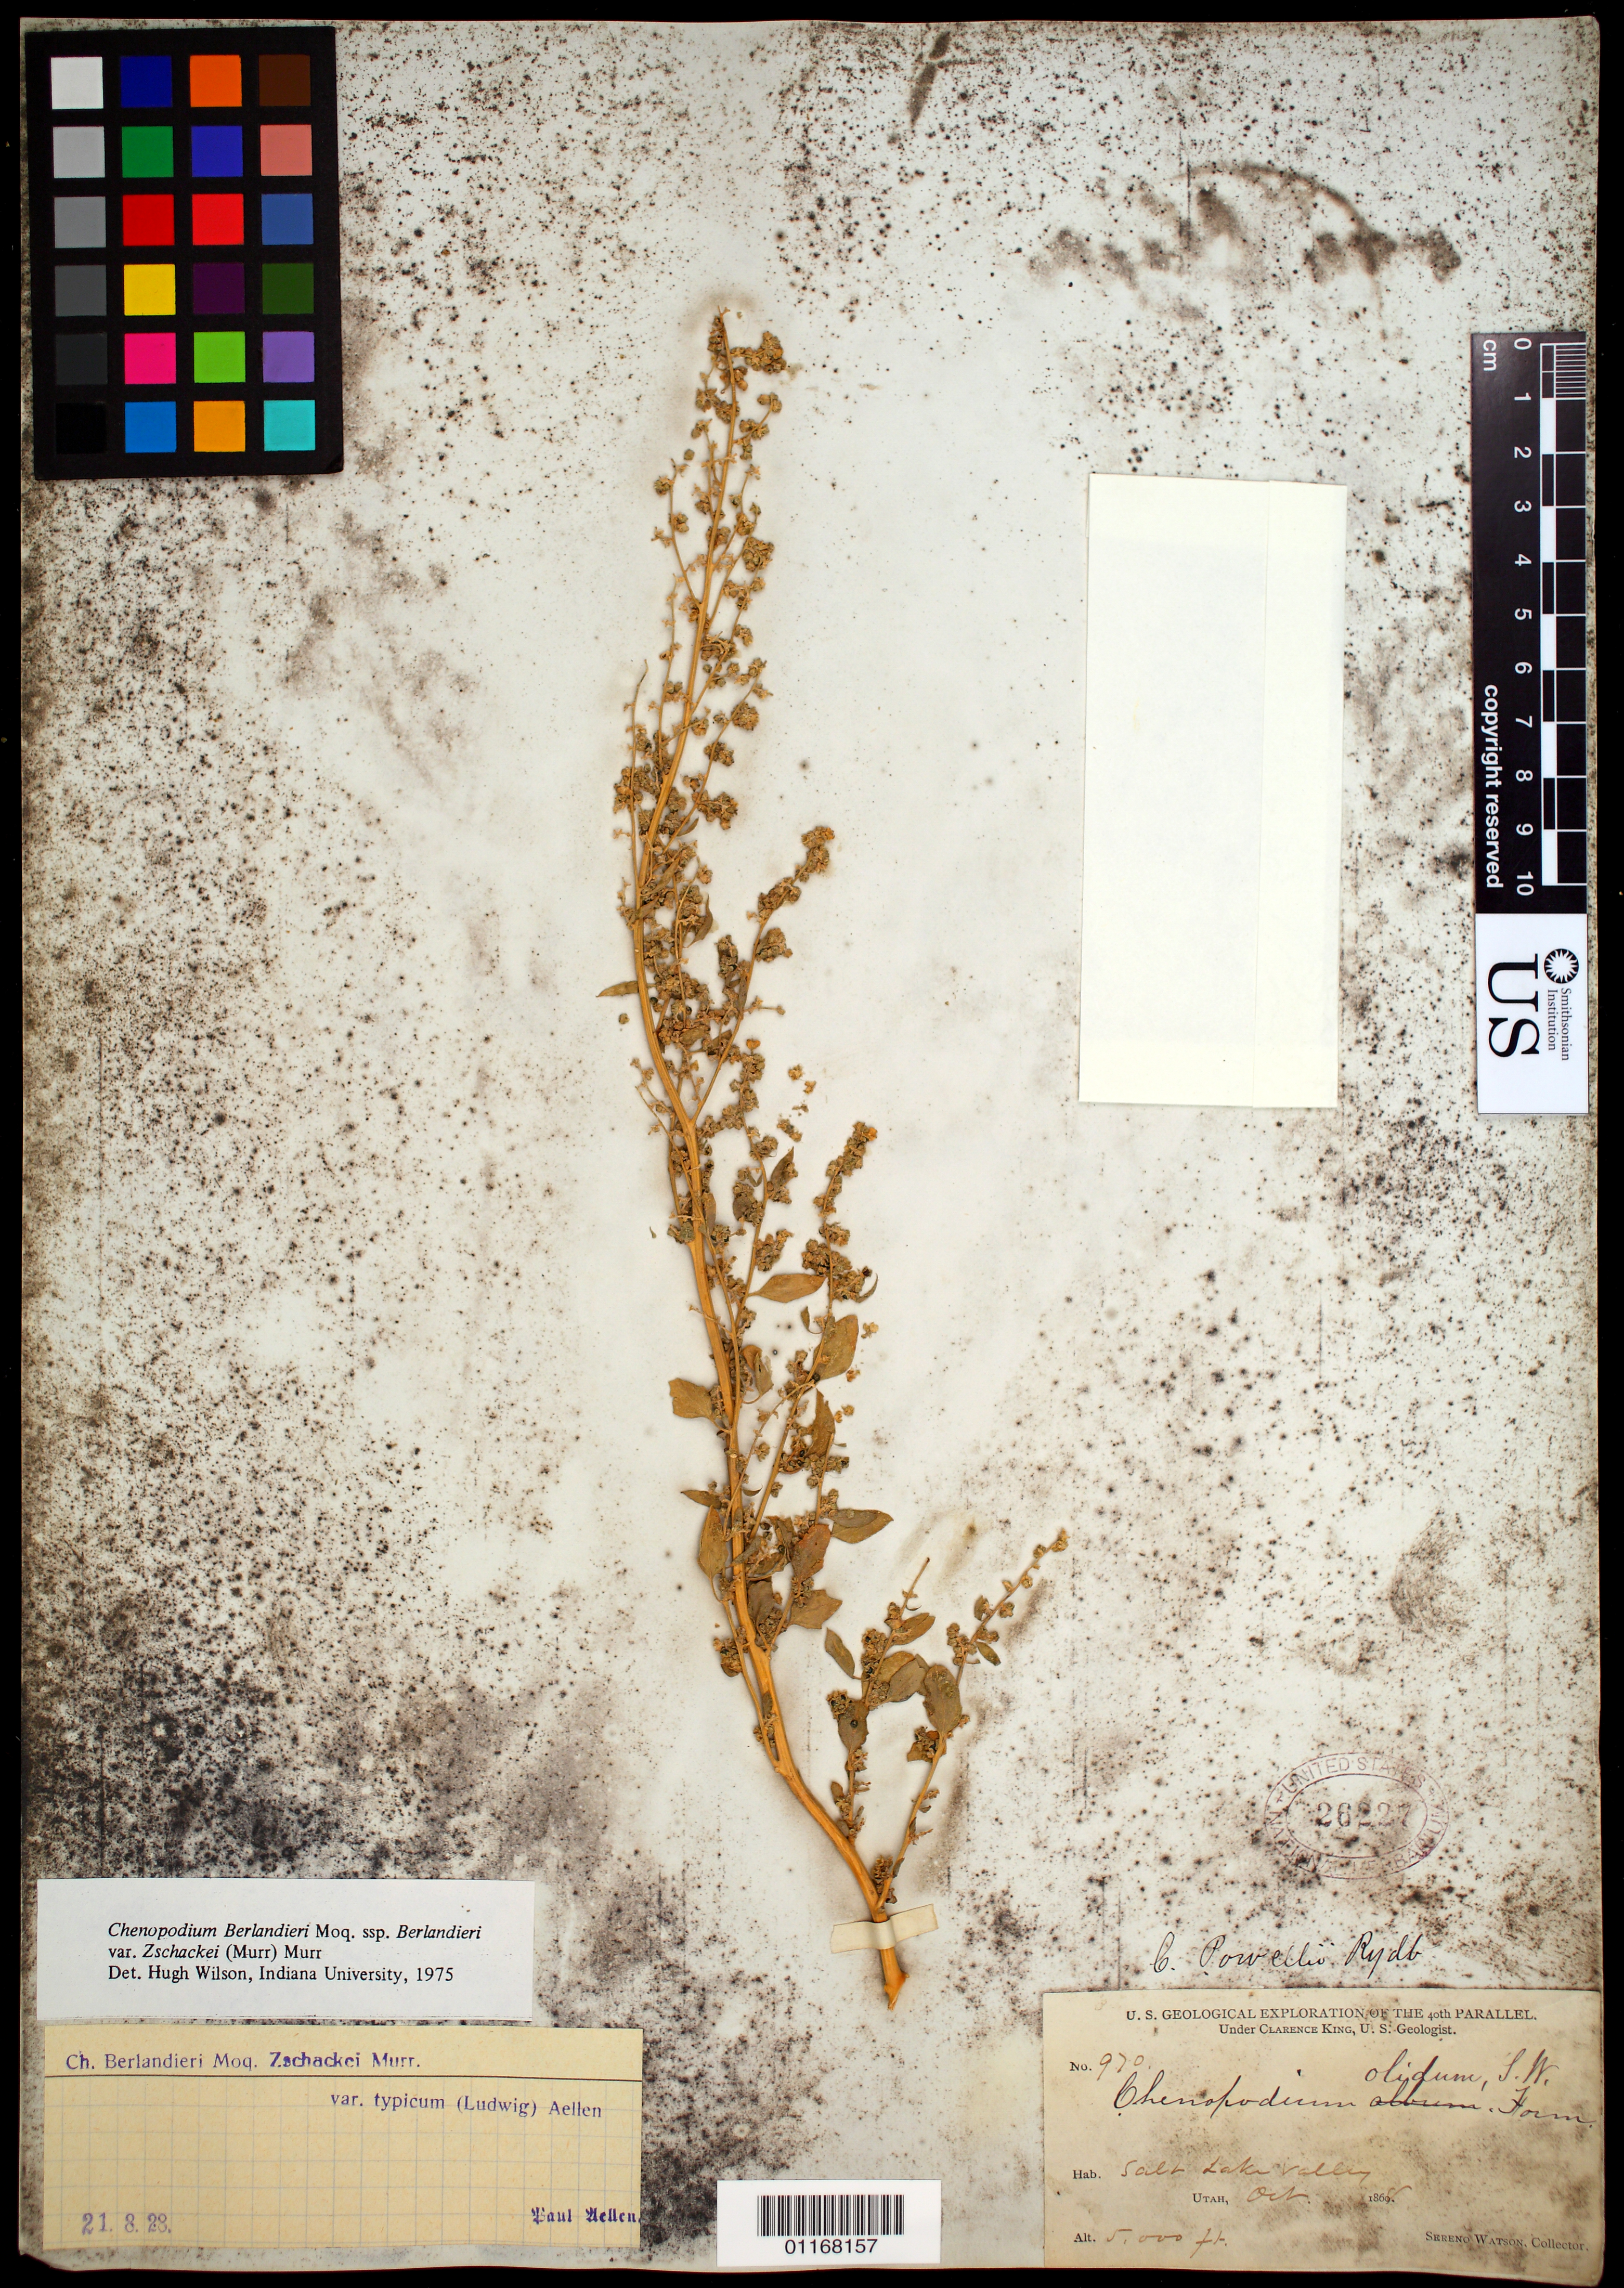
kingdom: Plantae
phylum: Tracheophyta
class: Magnoliopsida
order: Caryophyllales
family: Amaranthaceae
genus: Chenopodium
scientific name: Chenopodium berlandieri var. zschackei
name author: (Murr.) Murr.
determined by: Wilson, H.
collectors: S. Watson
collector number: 970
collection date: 1868-10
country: United States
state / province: Utah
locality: Salt Lake Valley.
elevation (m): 1524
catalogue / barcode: US 26227